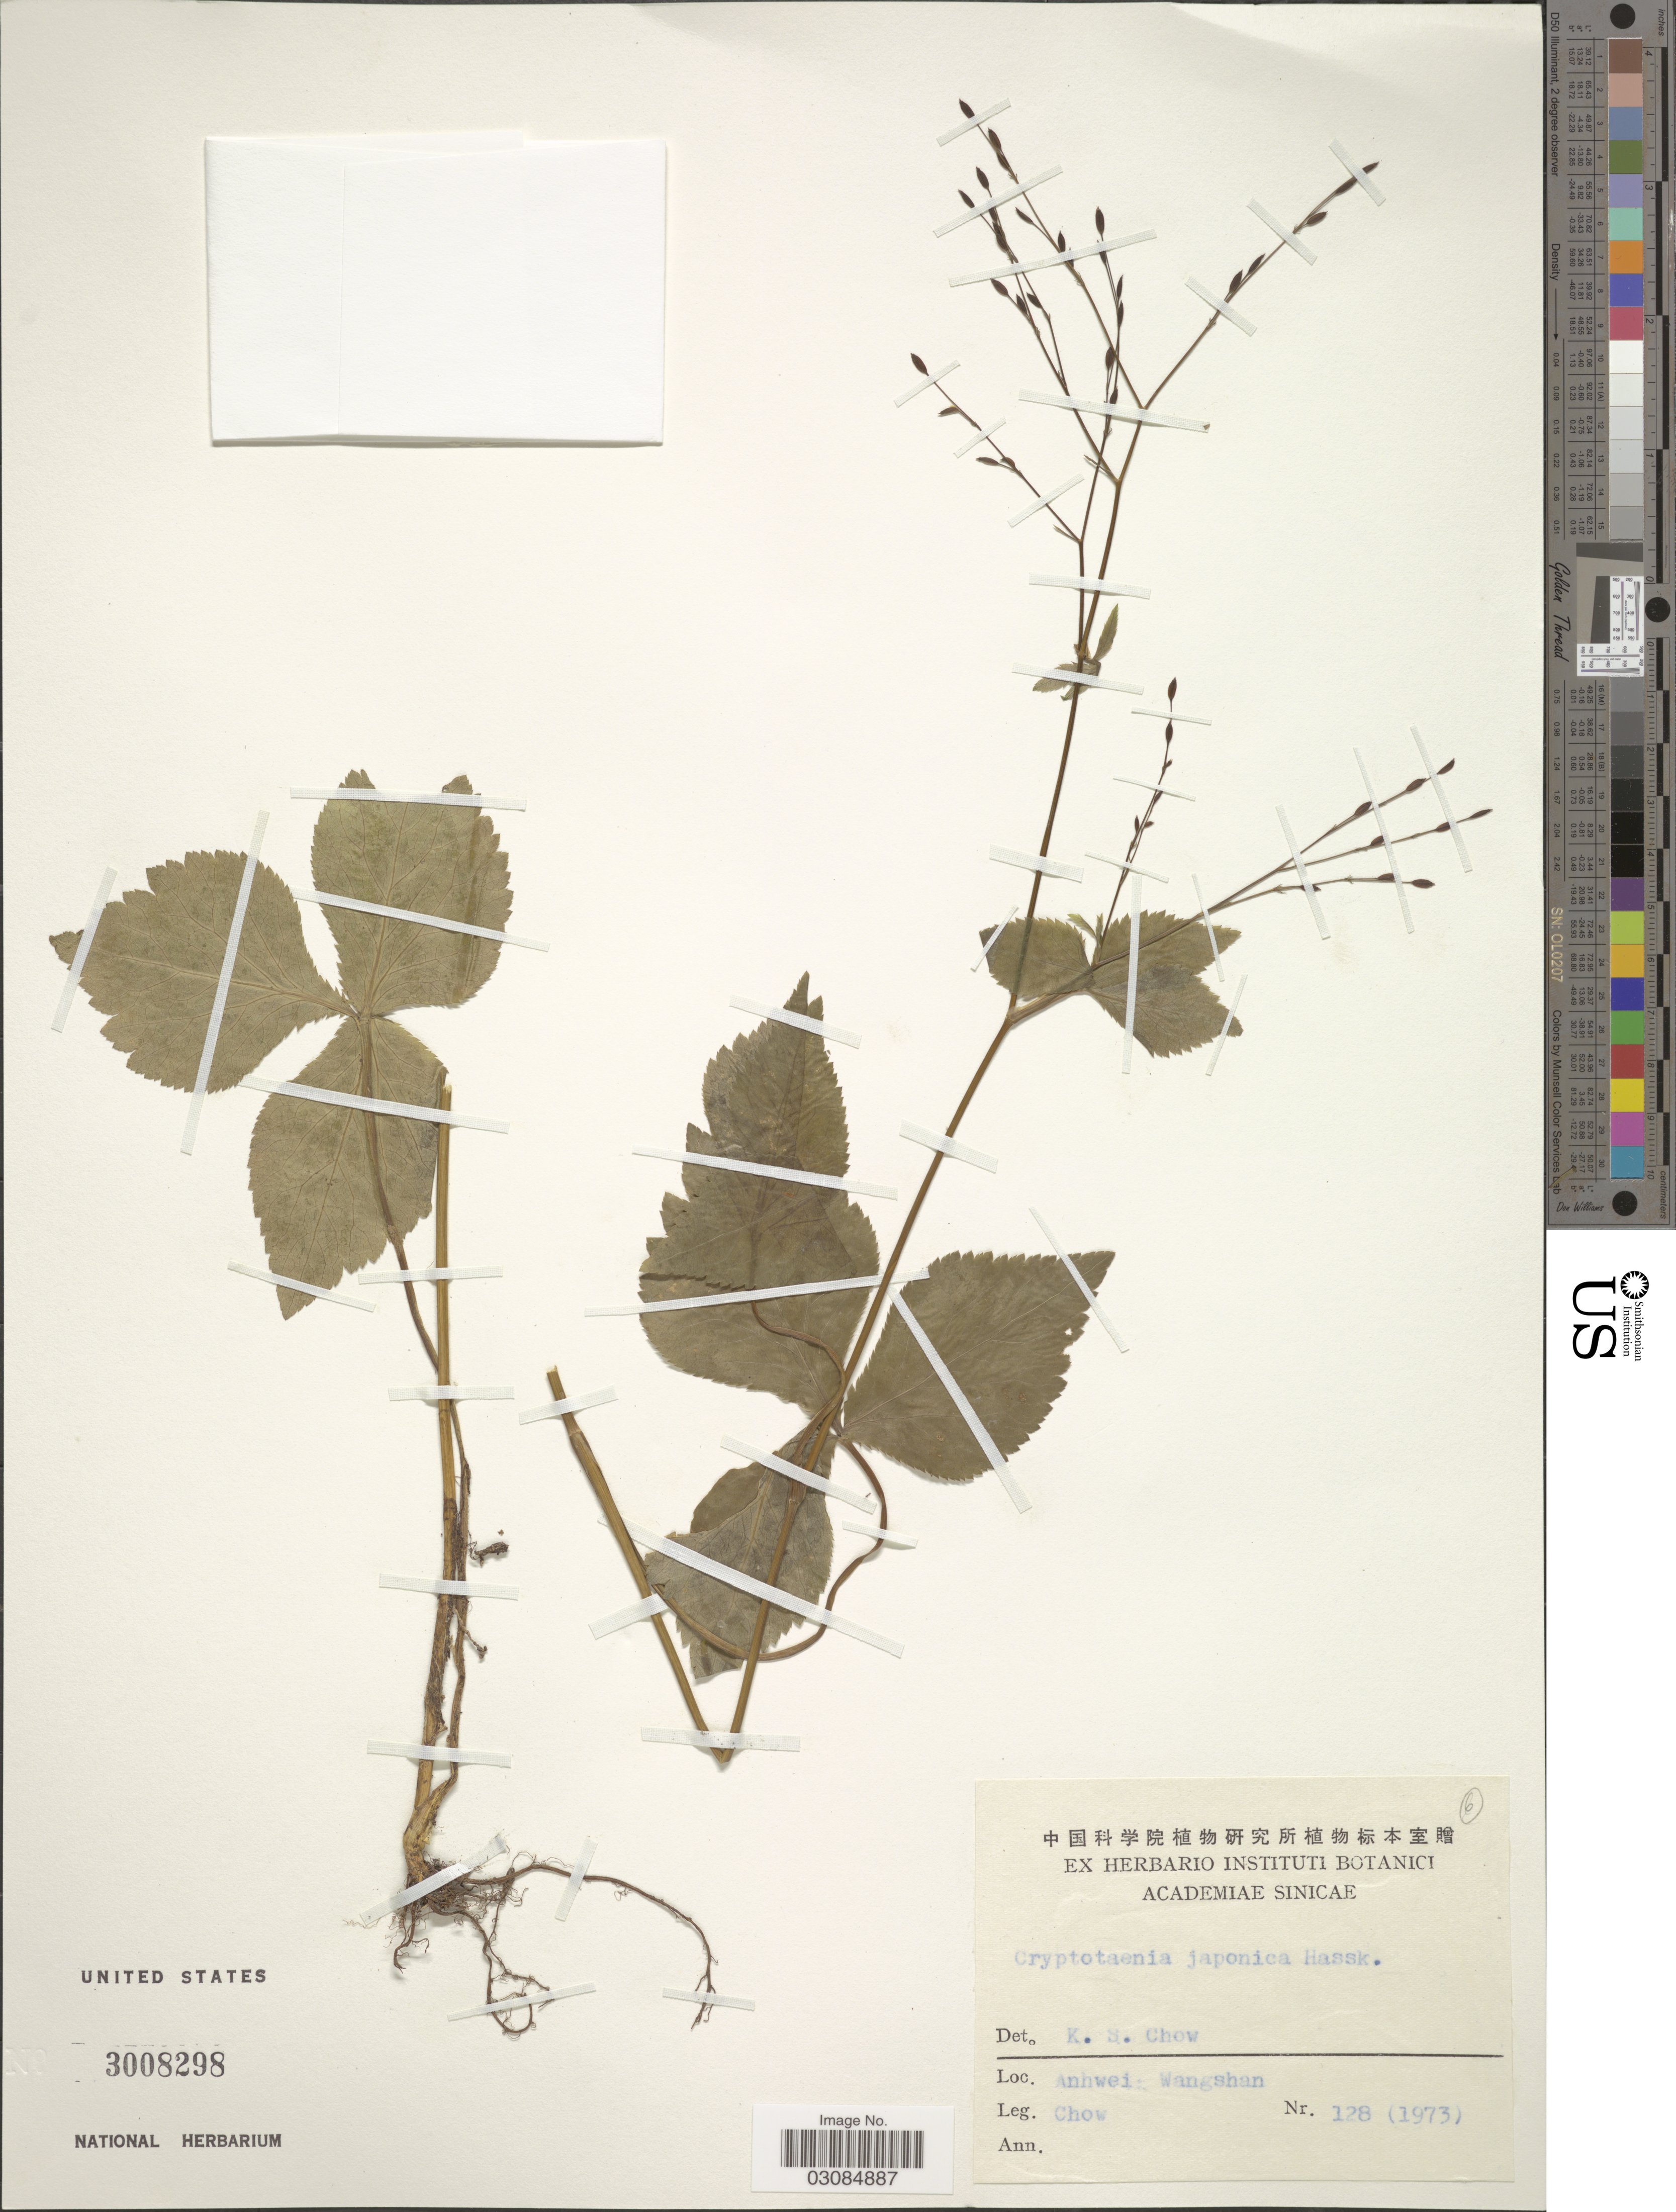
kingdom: Plantae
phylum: Tracheophyta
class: Magnoliopsida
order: Apiales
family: Apiaceae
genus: Cryptotaenia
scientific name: Cryptotaenia 10681280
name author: Hassk.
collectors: Chow, --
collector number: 128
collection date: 1973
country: China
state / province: Anhui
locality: Anhwei: Wangshan.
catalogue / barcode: US 3008298